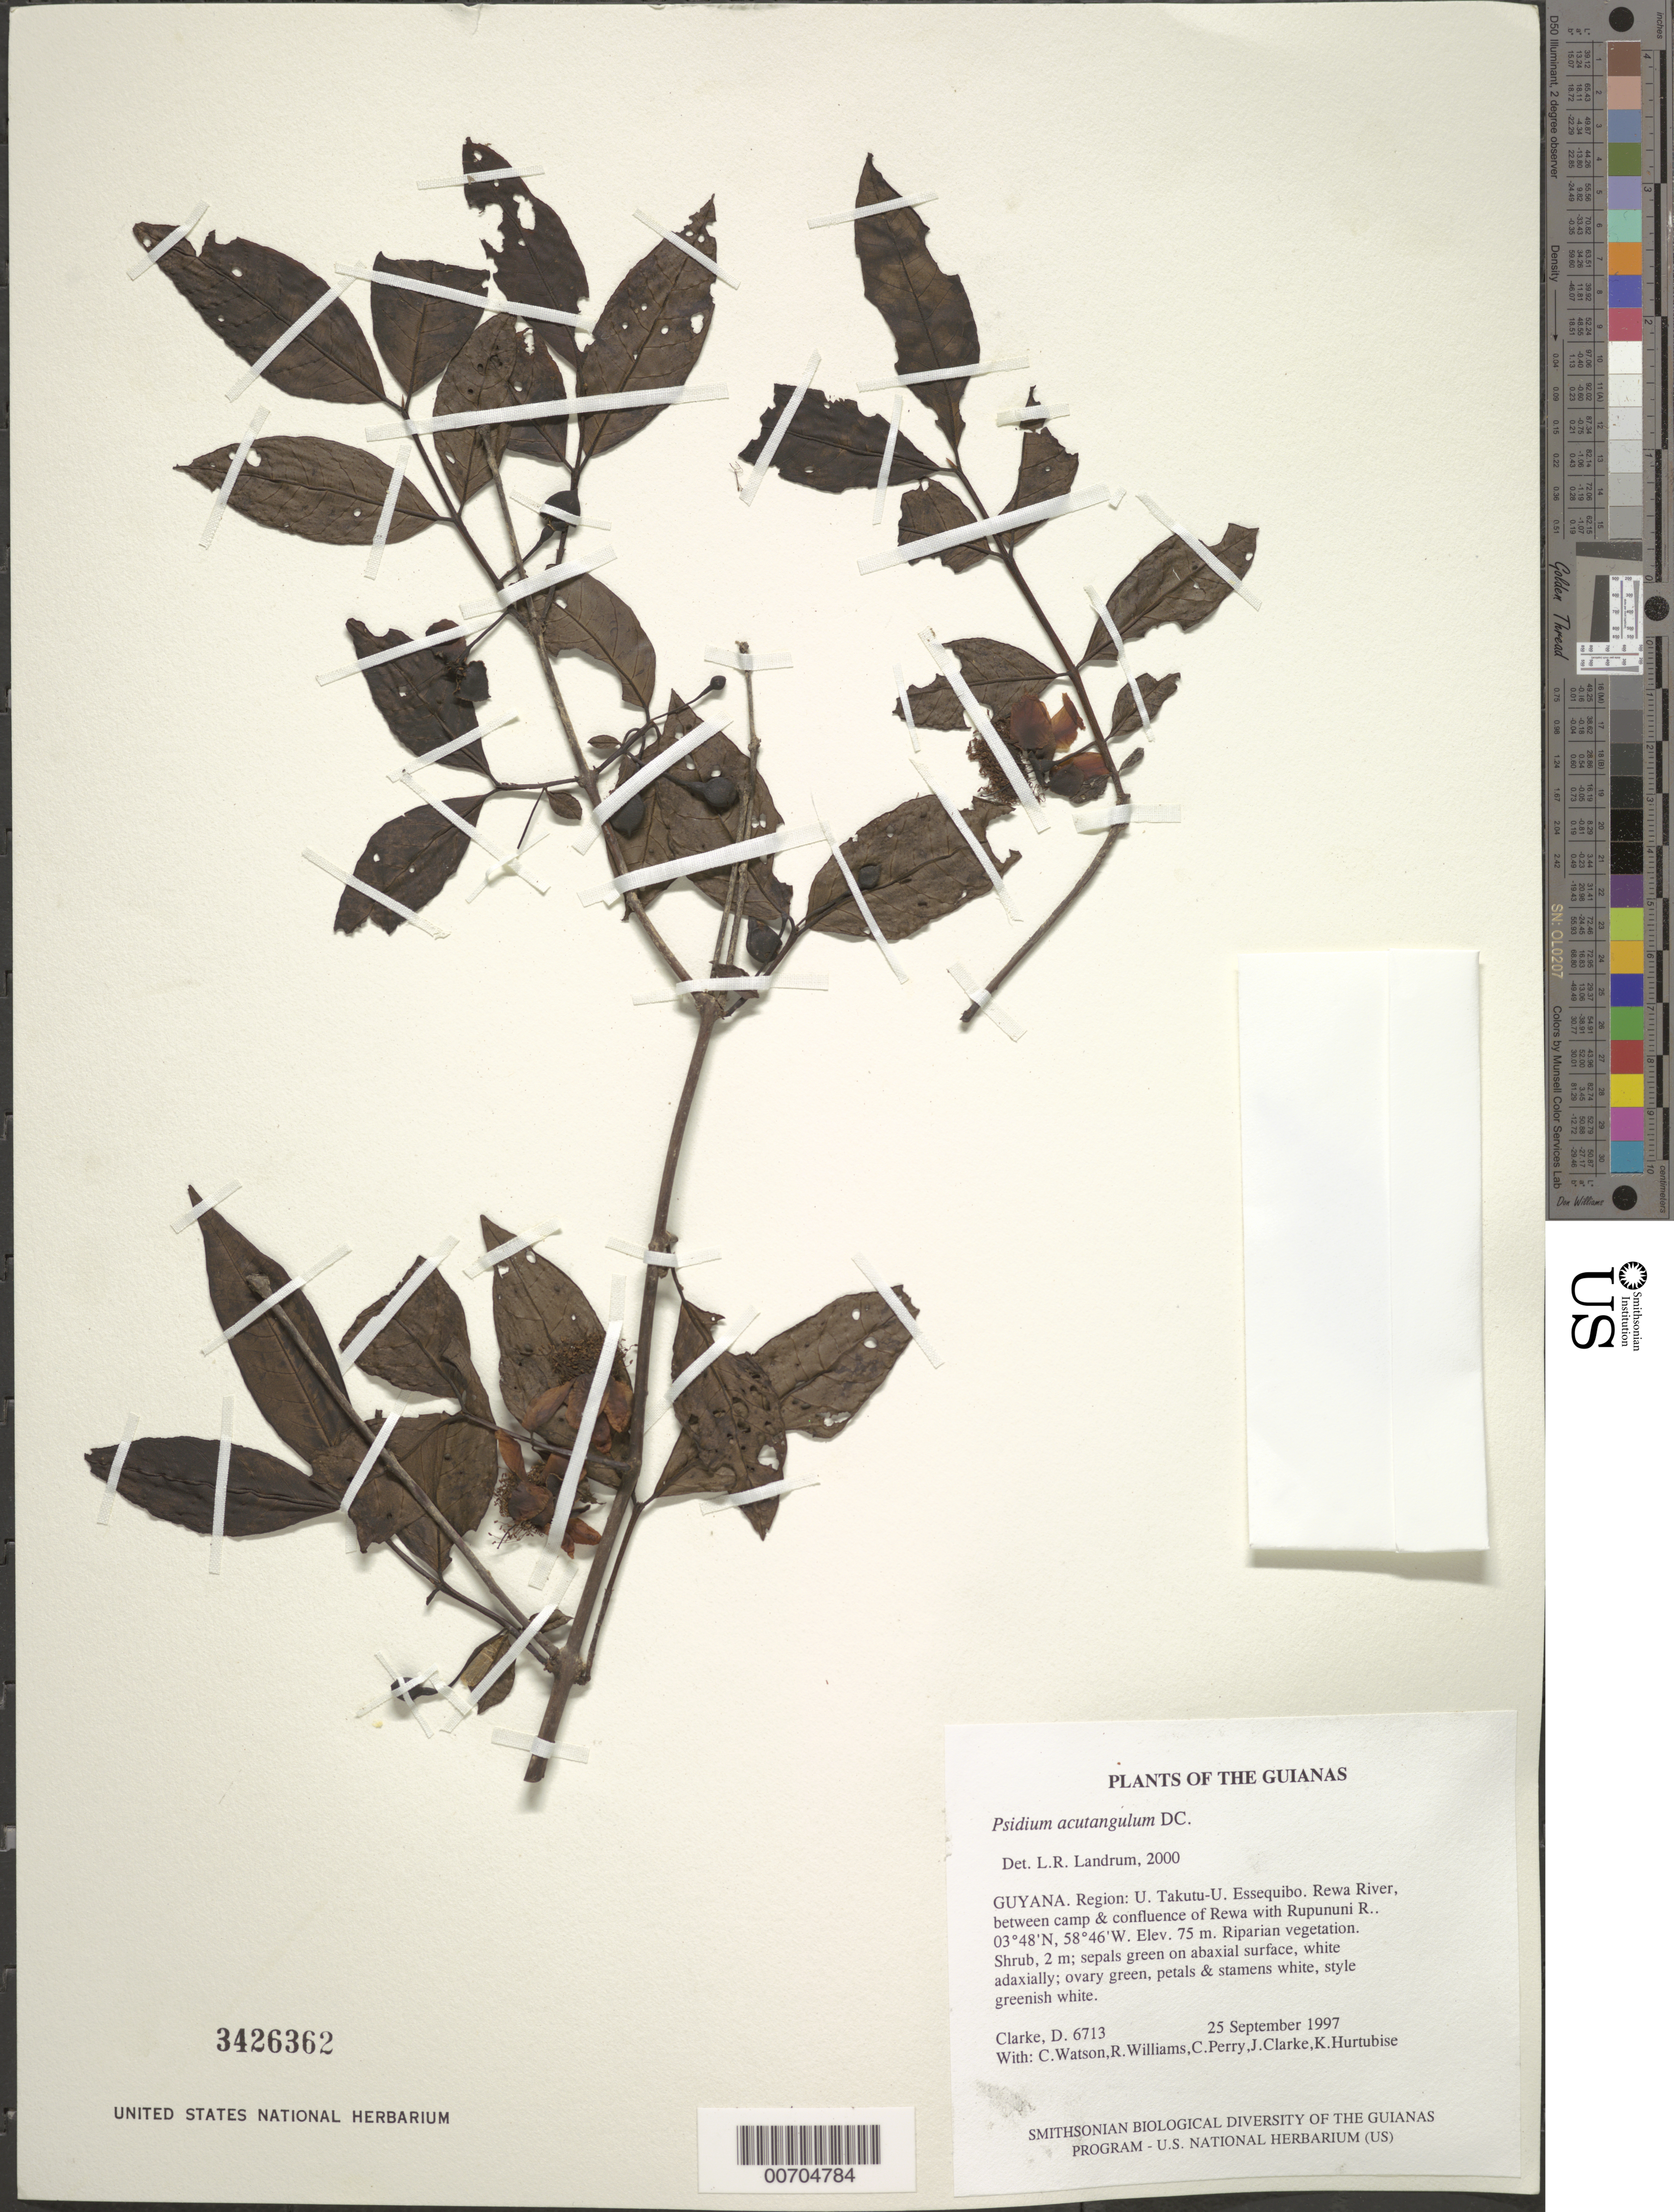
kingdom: Plantae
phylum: Tracheophyta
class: Magnoliopsida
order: Myrtales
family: Myrtaceae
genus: Psidium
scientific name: Psidium acutangulum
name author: (DC.) DC.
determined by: Landrum, L. R.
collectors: H. D. Clarke, C. Watson, R. Williams, C. Perry, J. Clarke & K. Hurtubise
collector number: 6713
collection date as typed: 25 September 1997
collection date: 1997-09-25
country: Guyana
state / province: U. Takutu-U. Essequibo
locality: Rewa River, between camp & confluence of Rewa with Rupununi R.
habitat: Riparian vegetation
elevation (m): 75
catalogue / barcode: US 3426362